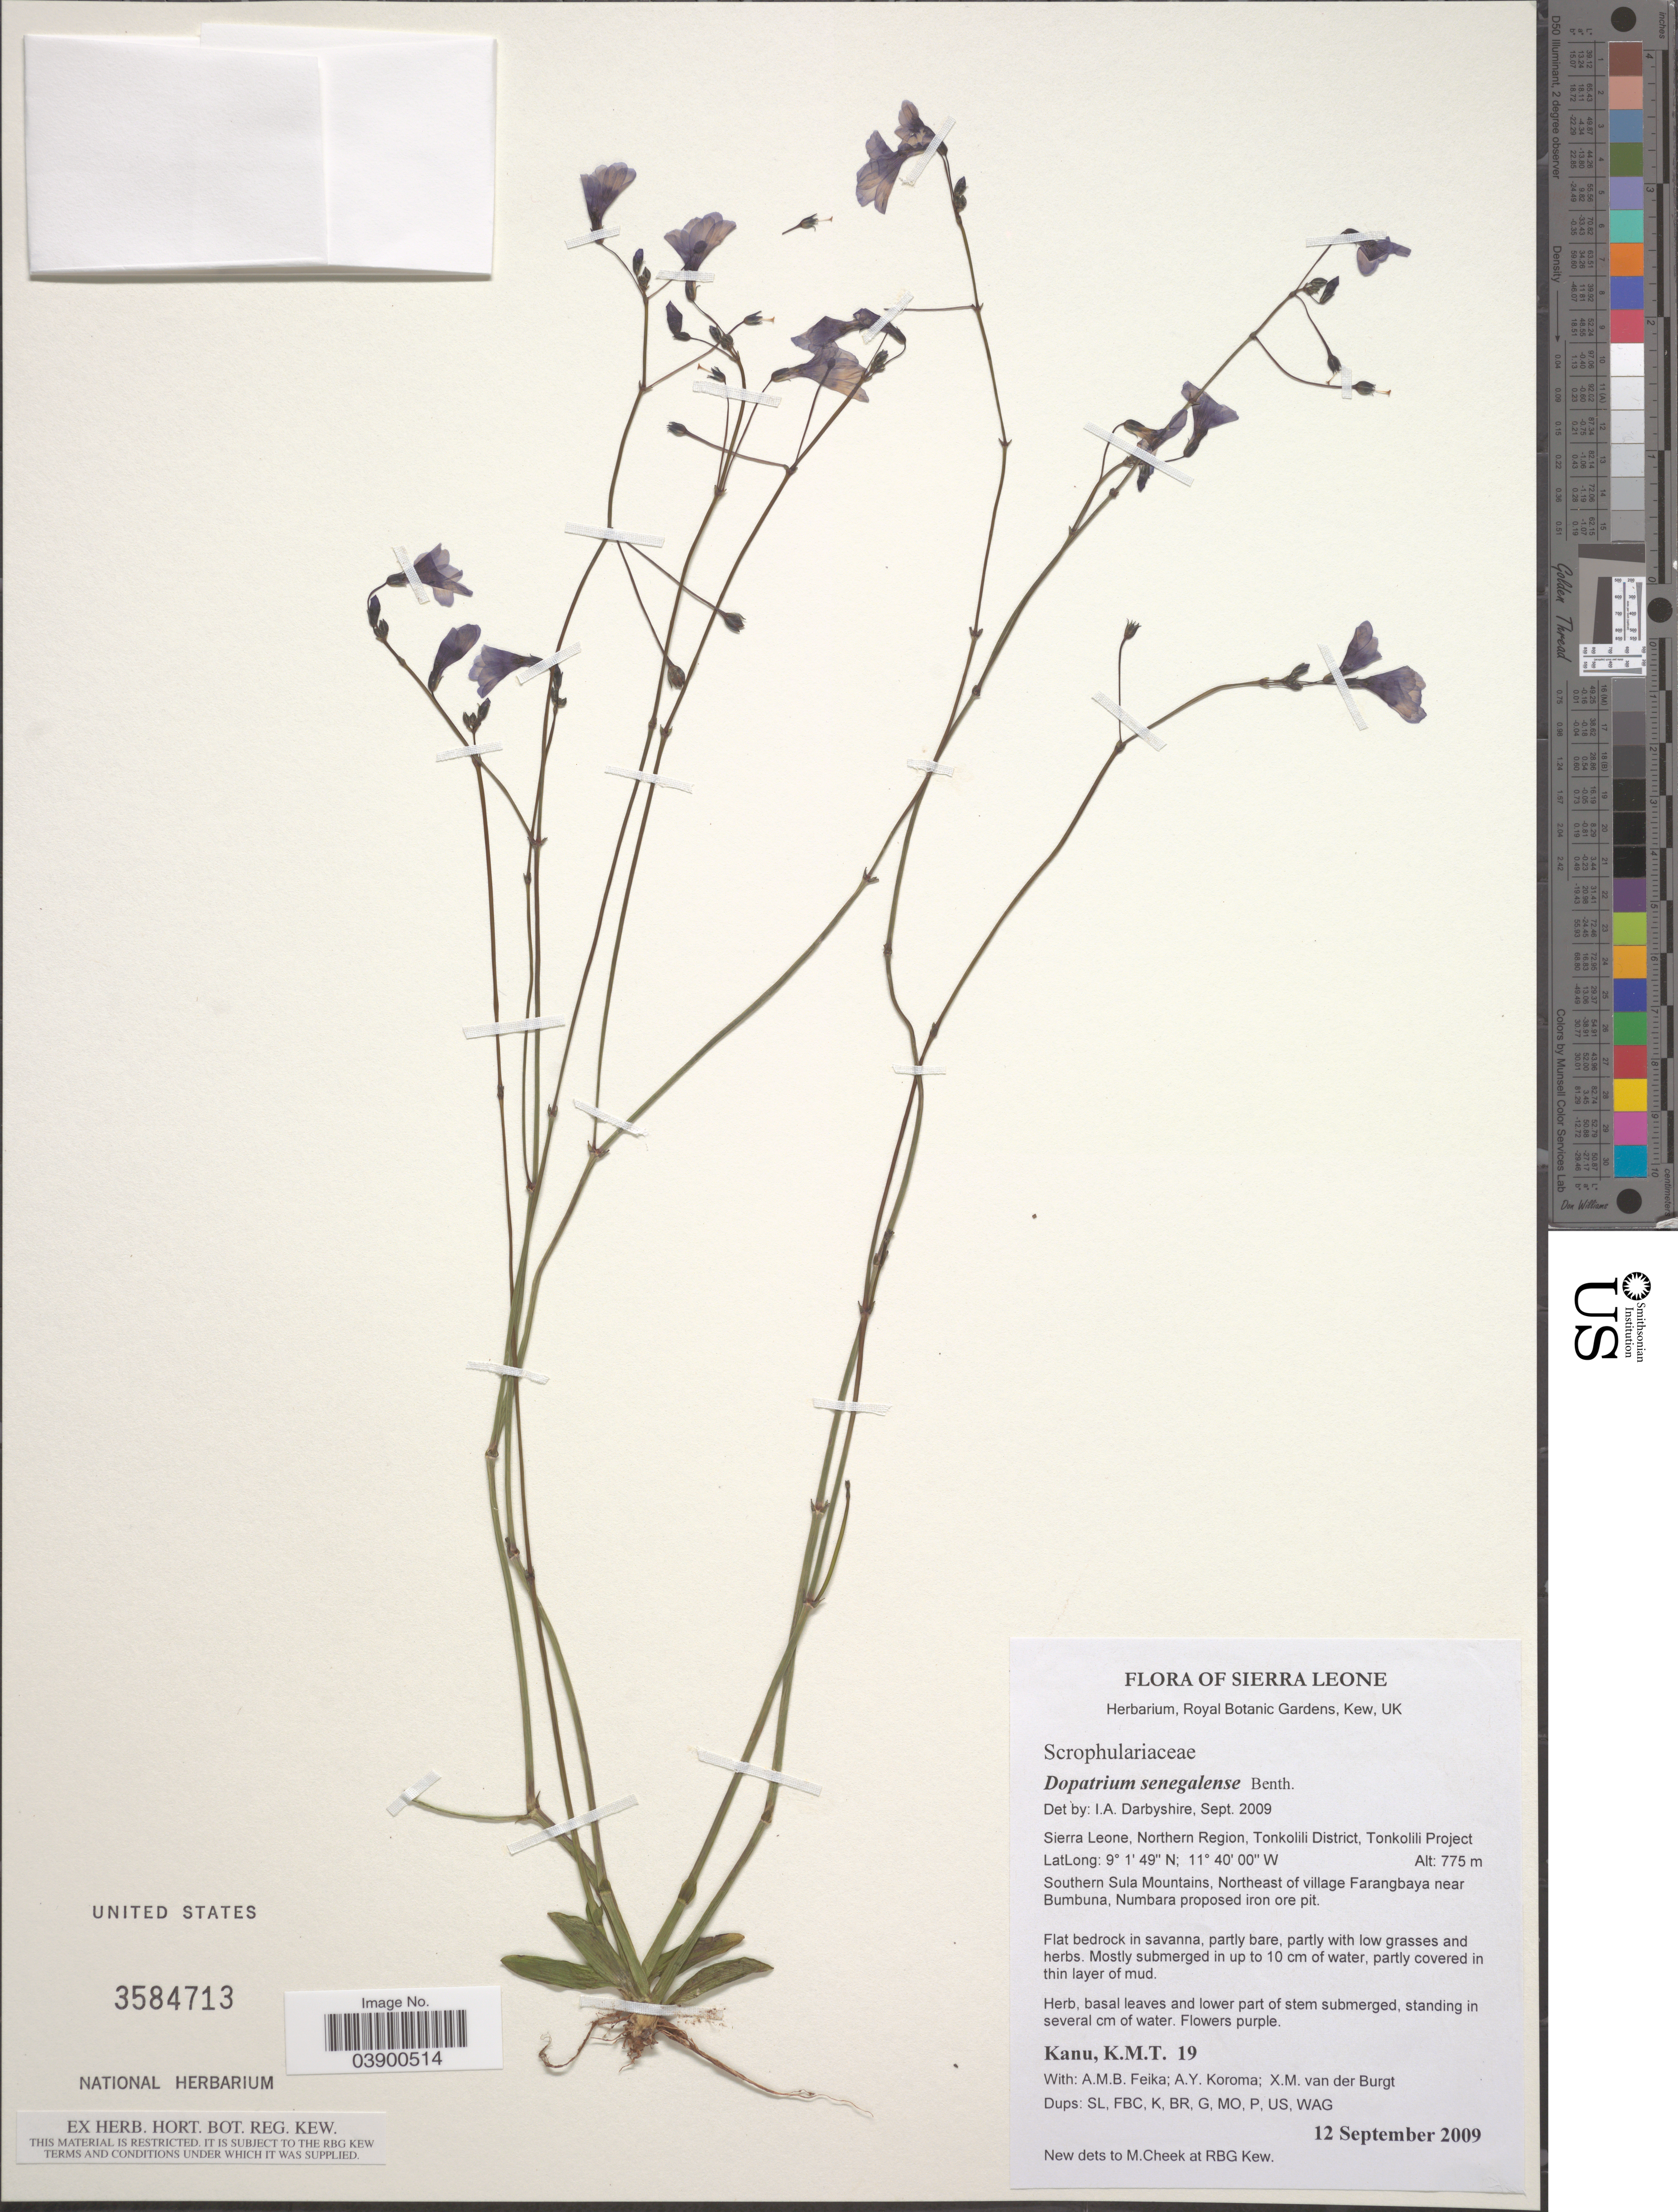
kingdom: Plantae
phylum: Tracheophyta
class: Magnoliopsida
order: Lamiales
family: Plantaginaceae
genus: Dopatrium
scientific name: Dopatrium senegalense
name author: Benth.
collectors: K. Kanu, A. Feika, A. Koroma & X. M. van der Burgt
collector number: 19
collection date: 2009-09-12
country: Sierra Leone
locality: Northern Region, Tonkolili Sitrict, Tonkolili Project. Southern Sula Mountains, Northeast of village Farangbaya near Bumbuna, Numbara proposed iron ore pit.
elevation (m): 775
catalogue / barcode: US 3584713